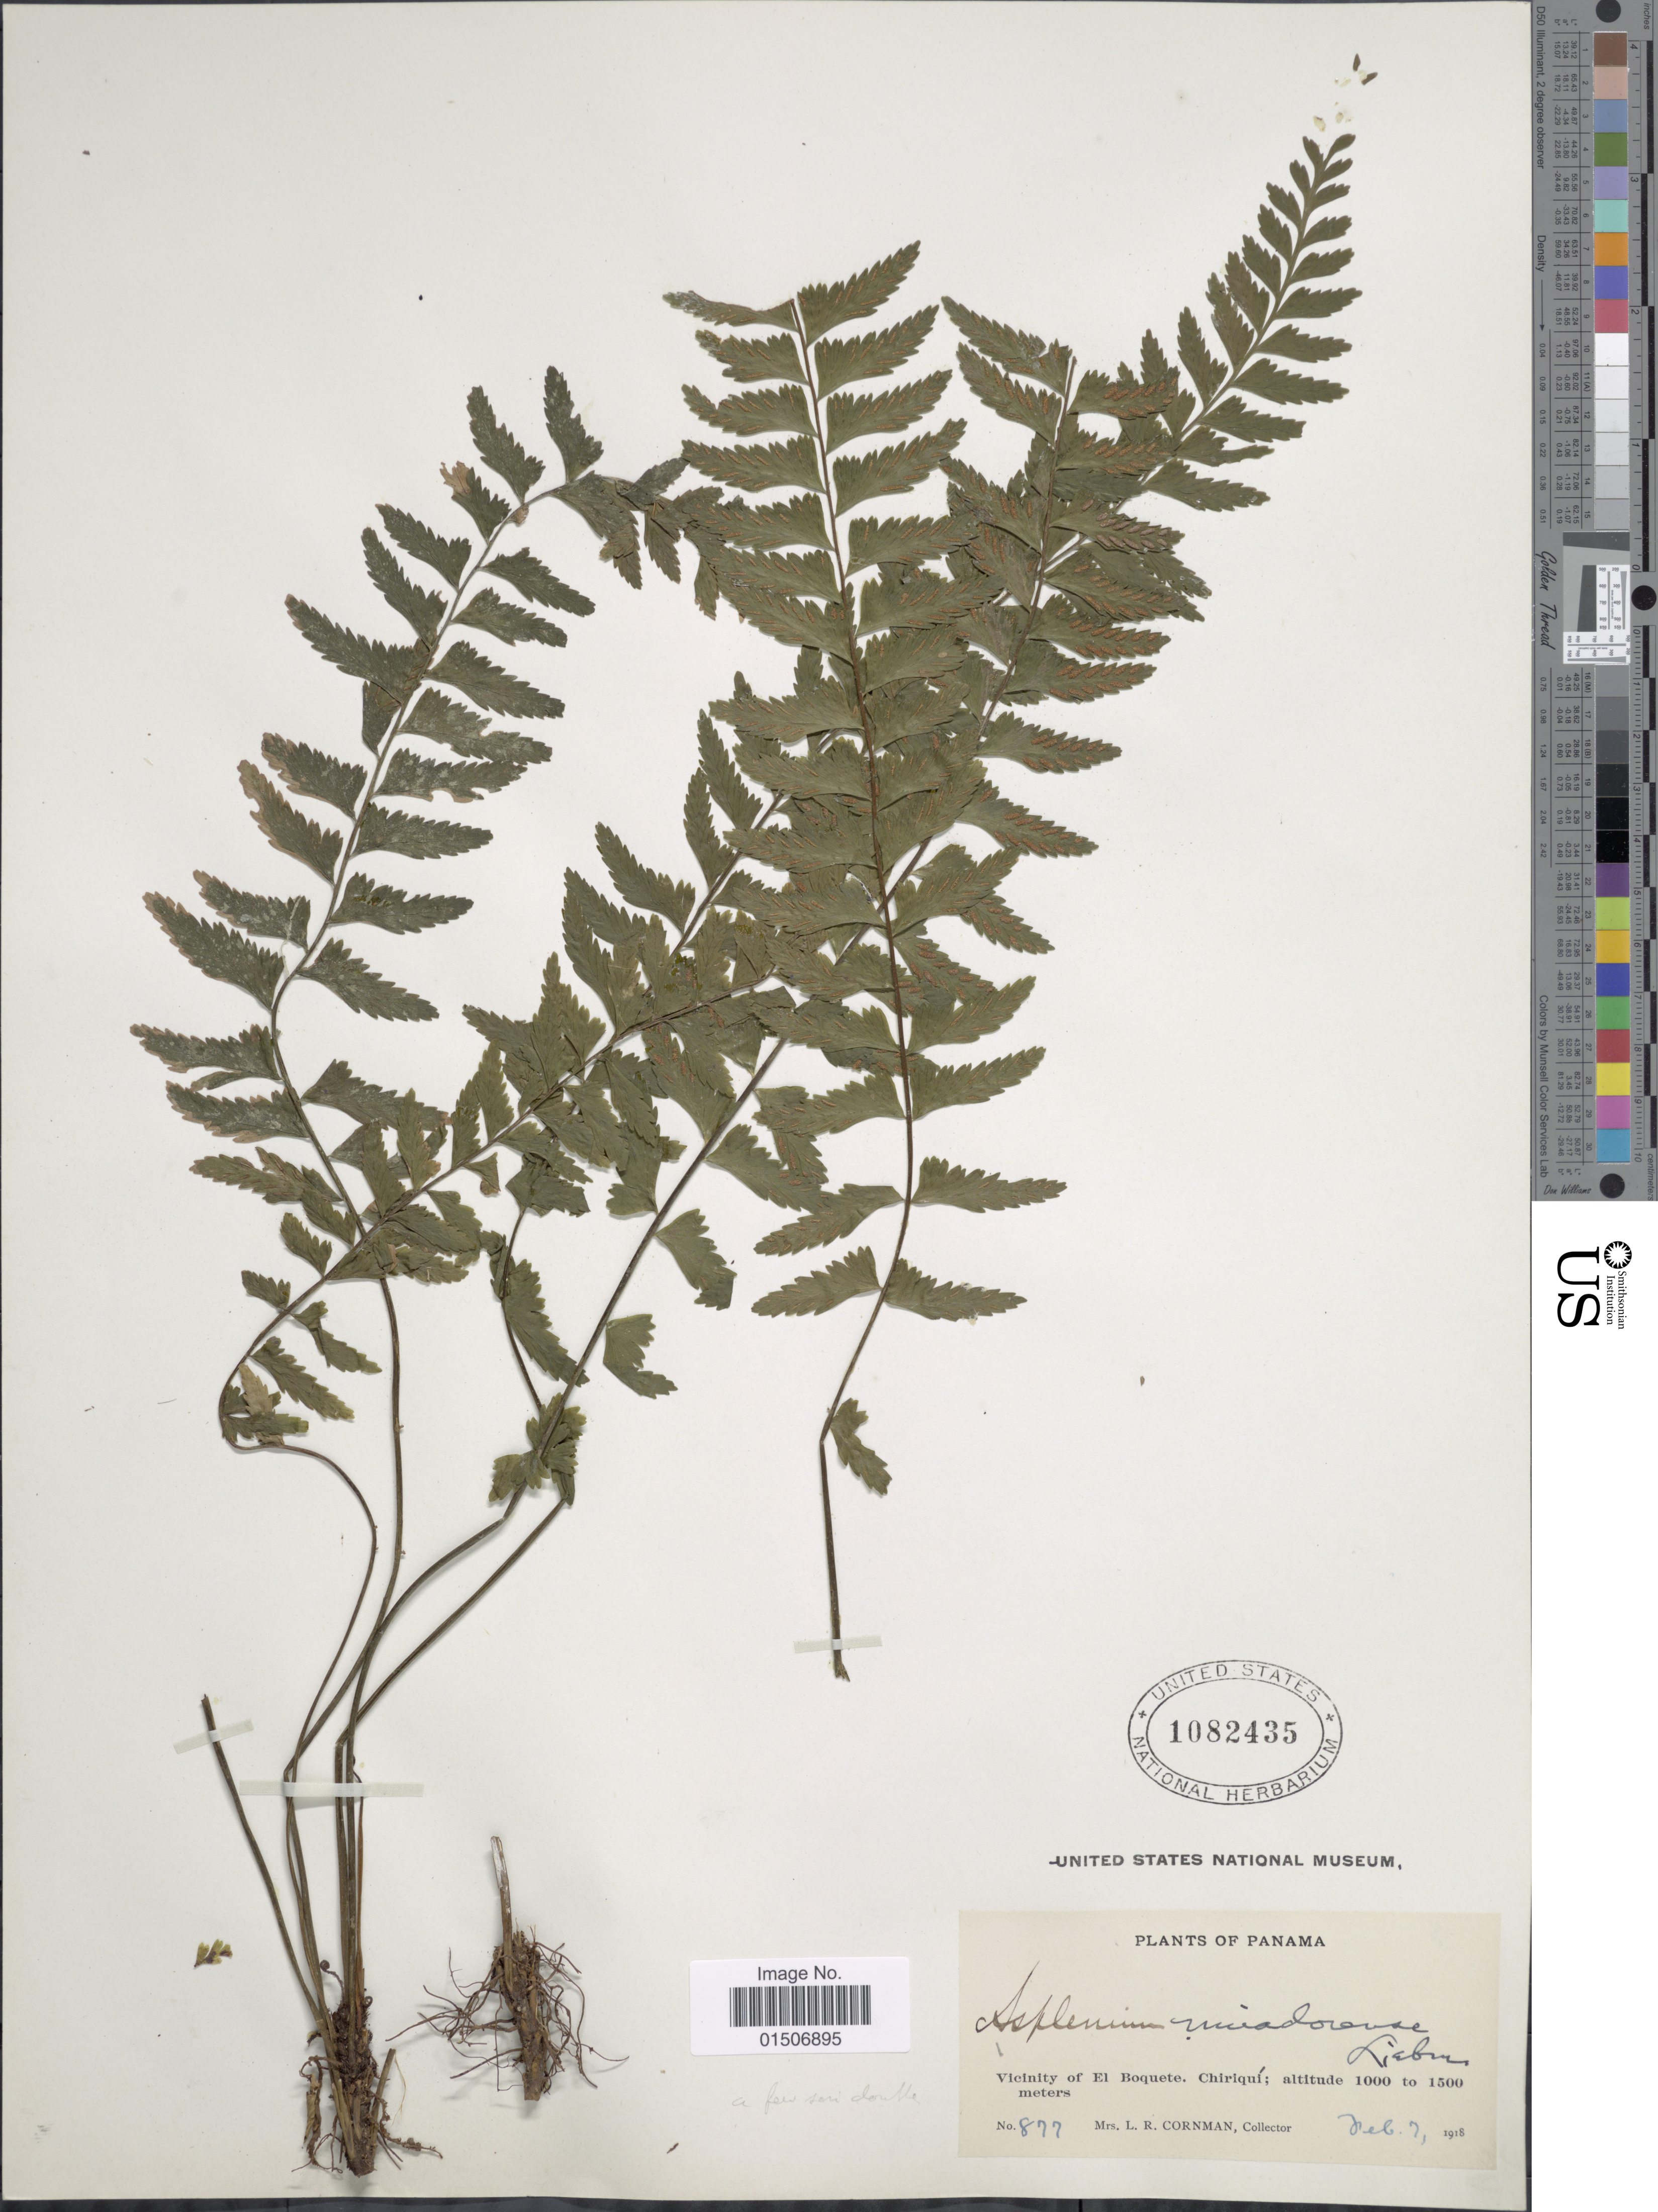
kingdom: Plantae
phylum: Tracheophyta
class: Polypodiopsida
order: Polypodiales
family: Aspleniaceae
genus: Asplenium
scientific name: Asplenium miradorense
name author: Liebm.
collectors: L. Cornman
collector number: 877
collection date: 1918-02-07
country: Panama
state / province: Chiriqui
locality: Vicinity of El Boquete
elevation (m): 1000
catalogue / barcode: US 1082435